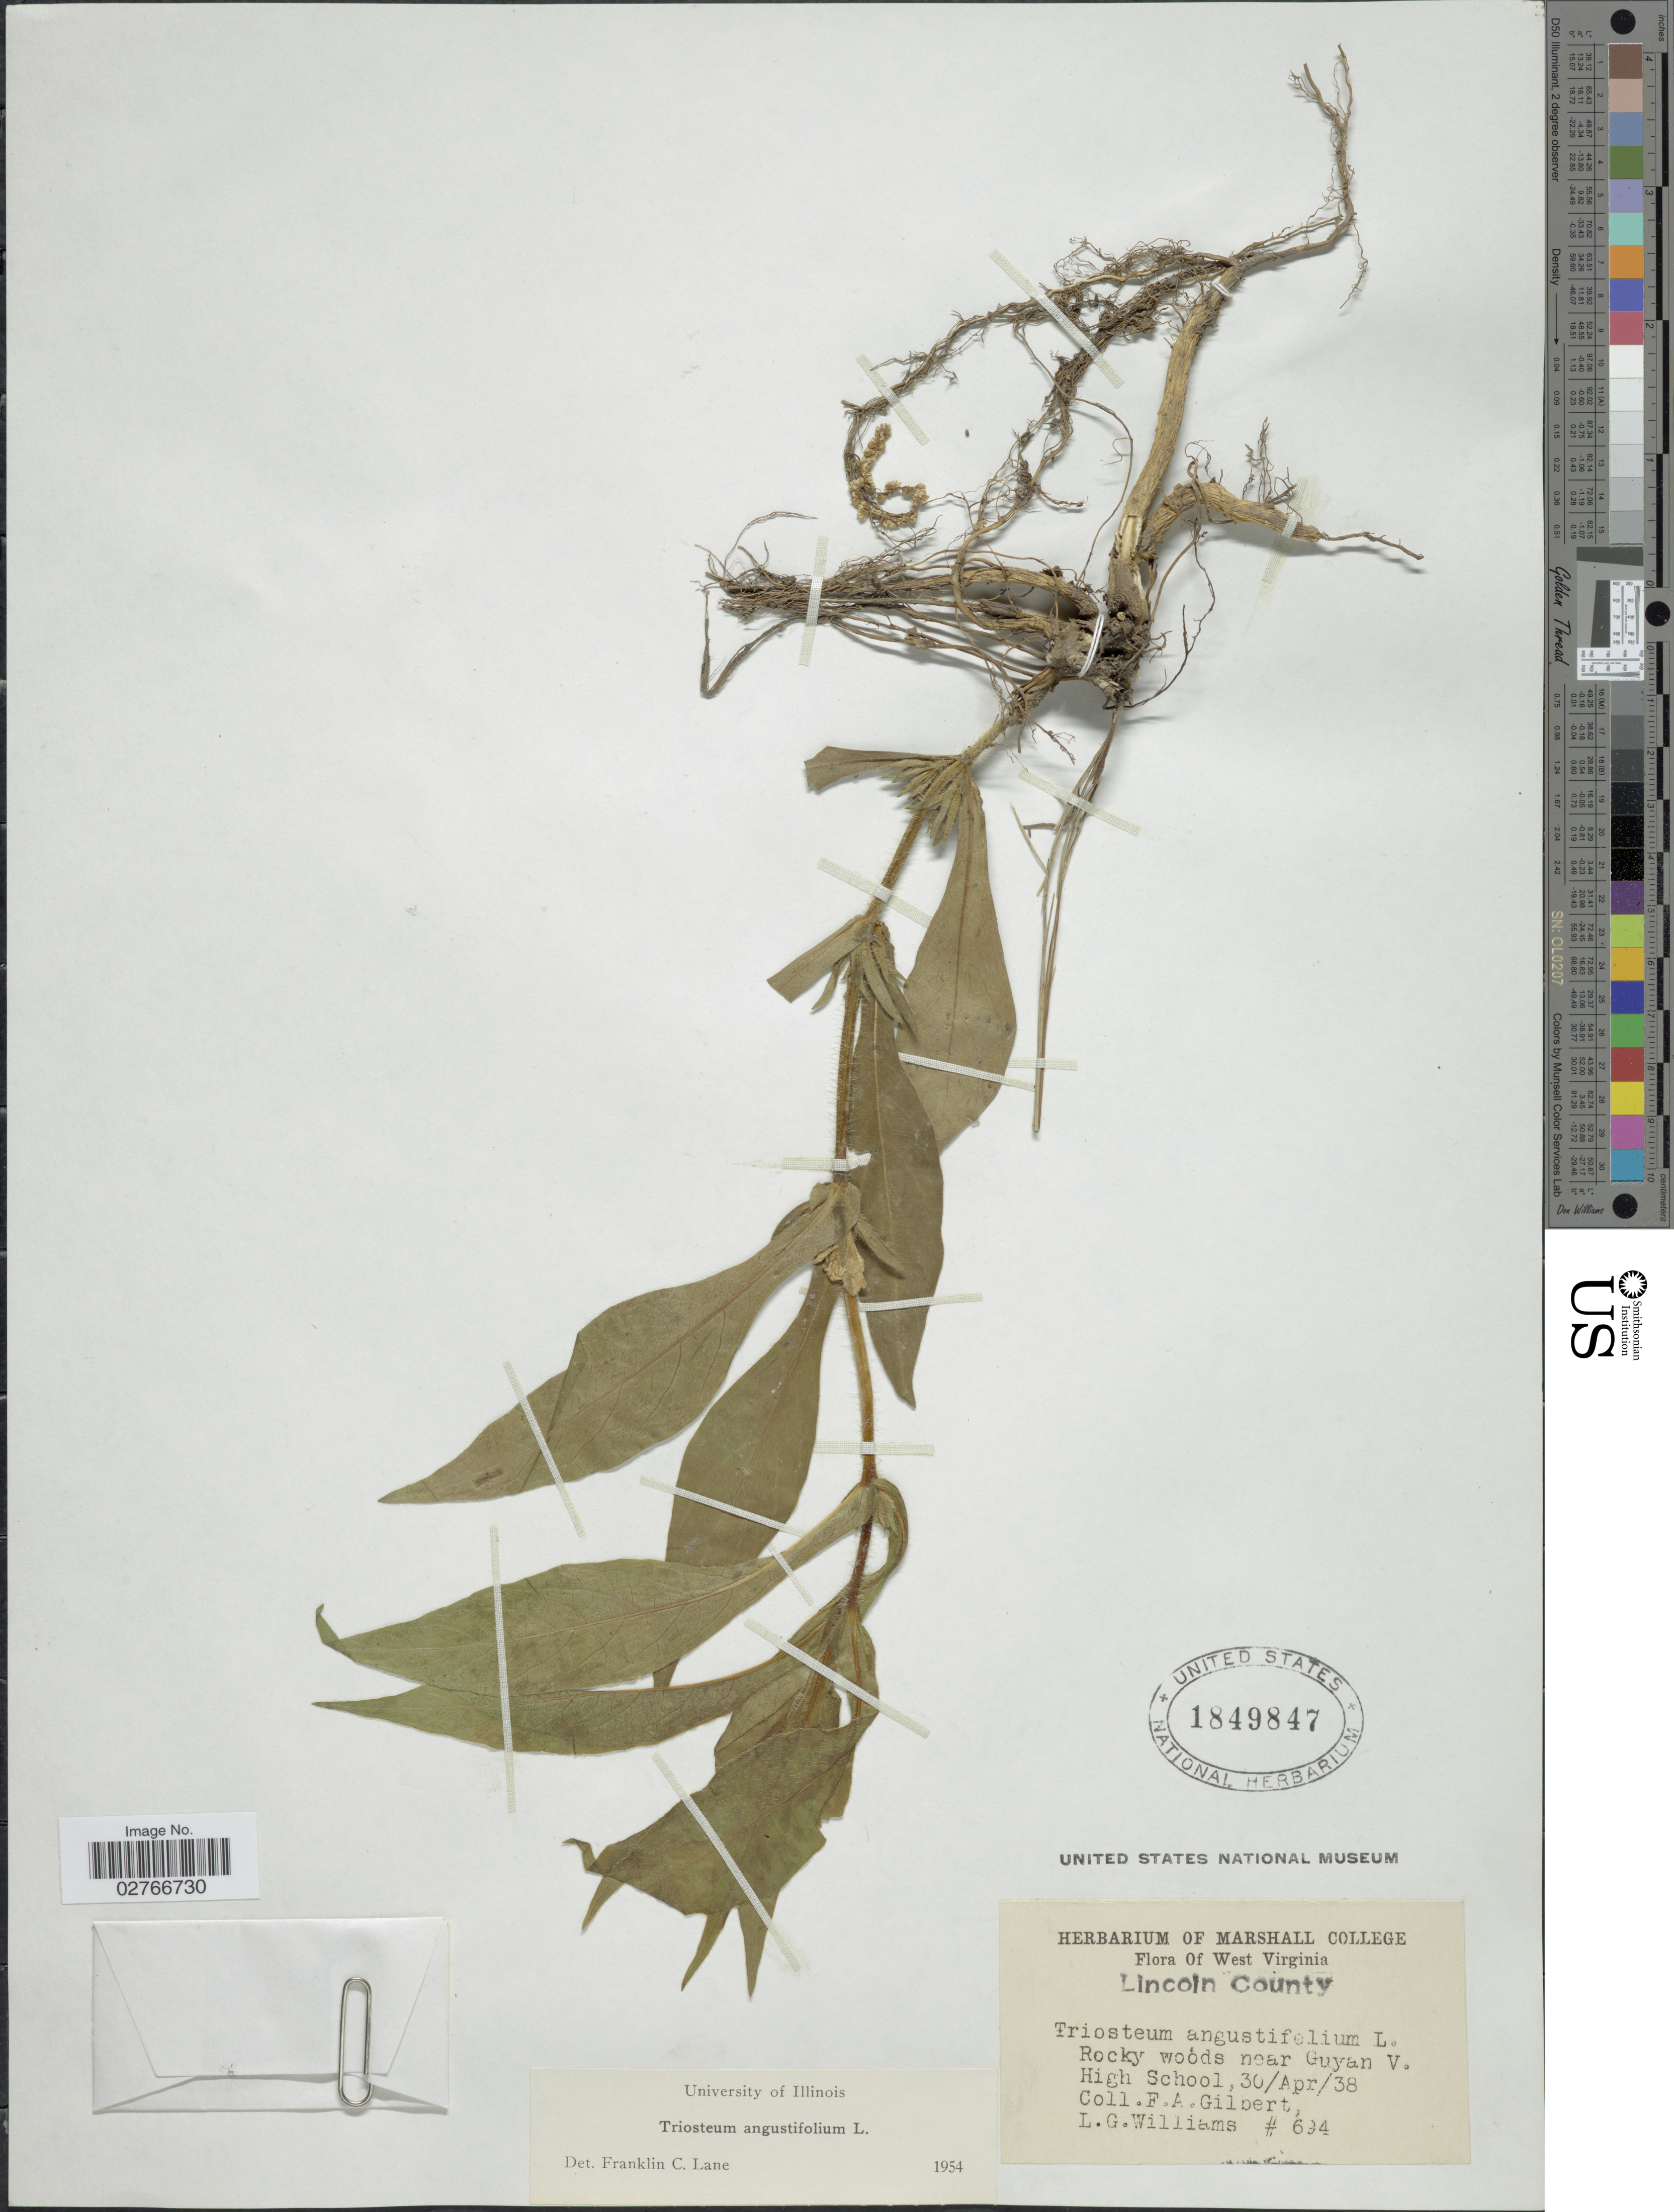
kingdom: Plantae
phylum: Tracheophyta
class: Magnoliopsida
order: Dipsacales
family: Caprifoliaceae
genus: Triosteum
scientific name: Triosteum angustifolium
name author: L.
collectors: F. A. Gilbert & L. G. Williams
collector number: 694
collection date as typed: Transcribed d/m/y: 30/4/38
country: United States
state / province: West Virginia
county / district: Lincoln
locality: Lincoln County. Rocky woods near Guyan V. High School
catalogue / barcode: US 1849847